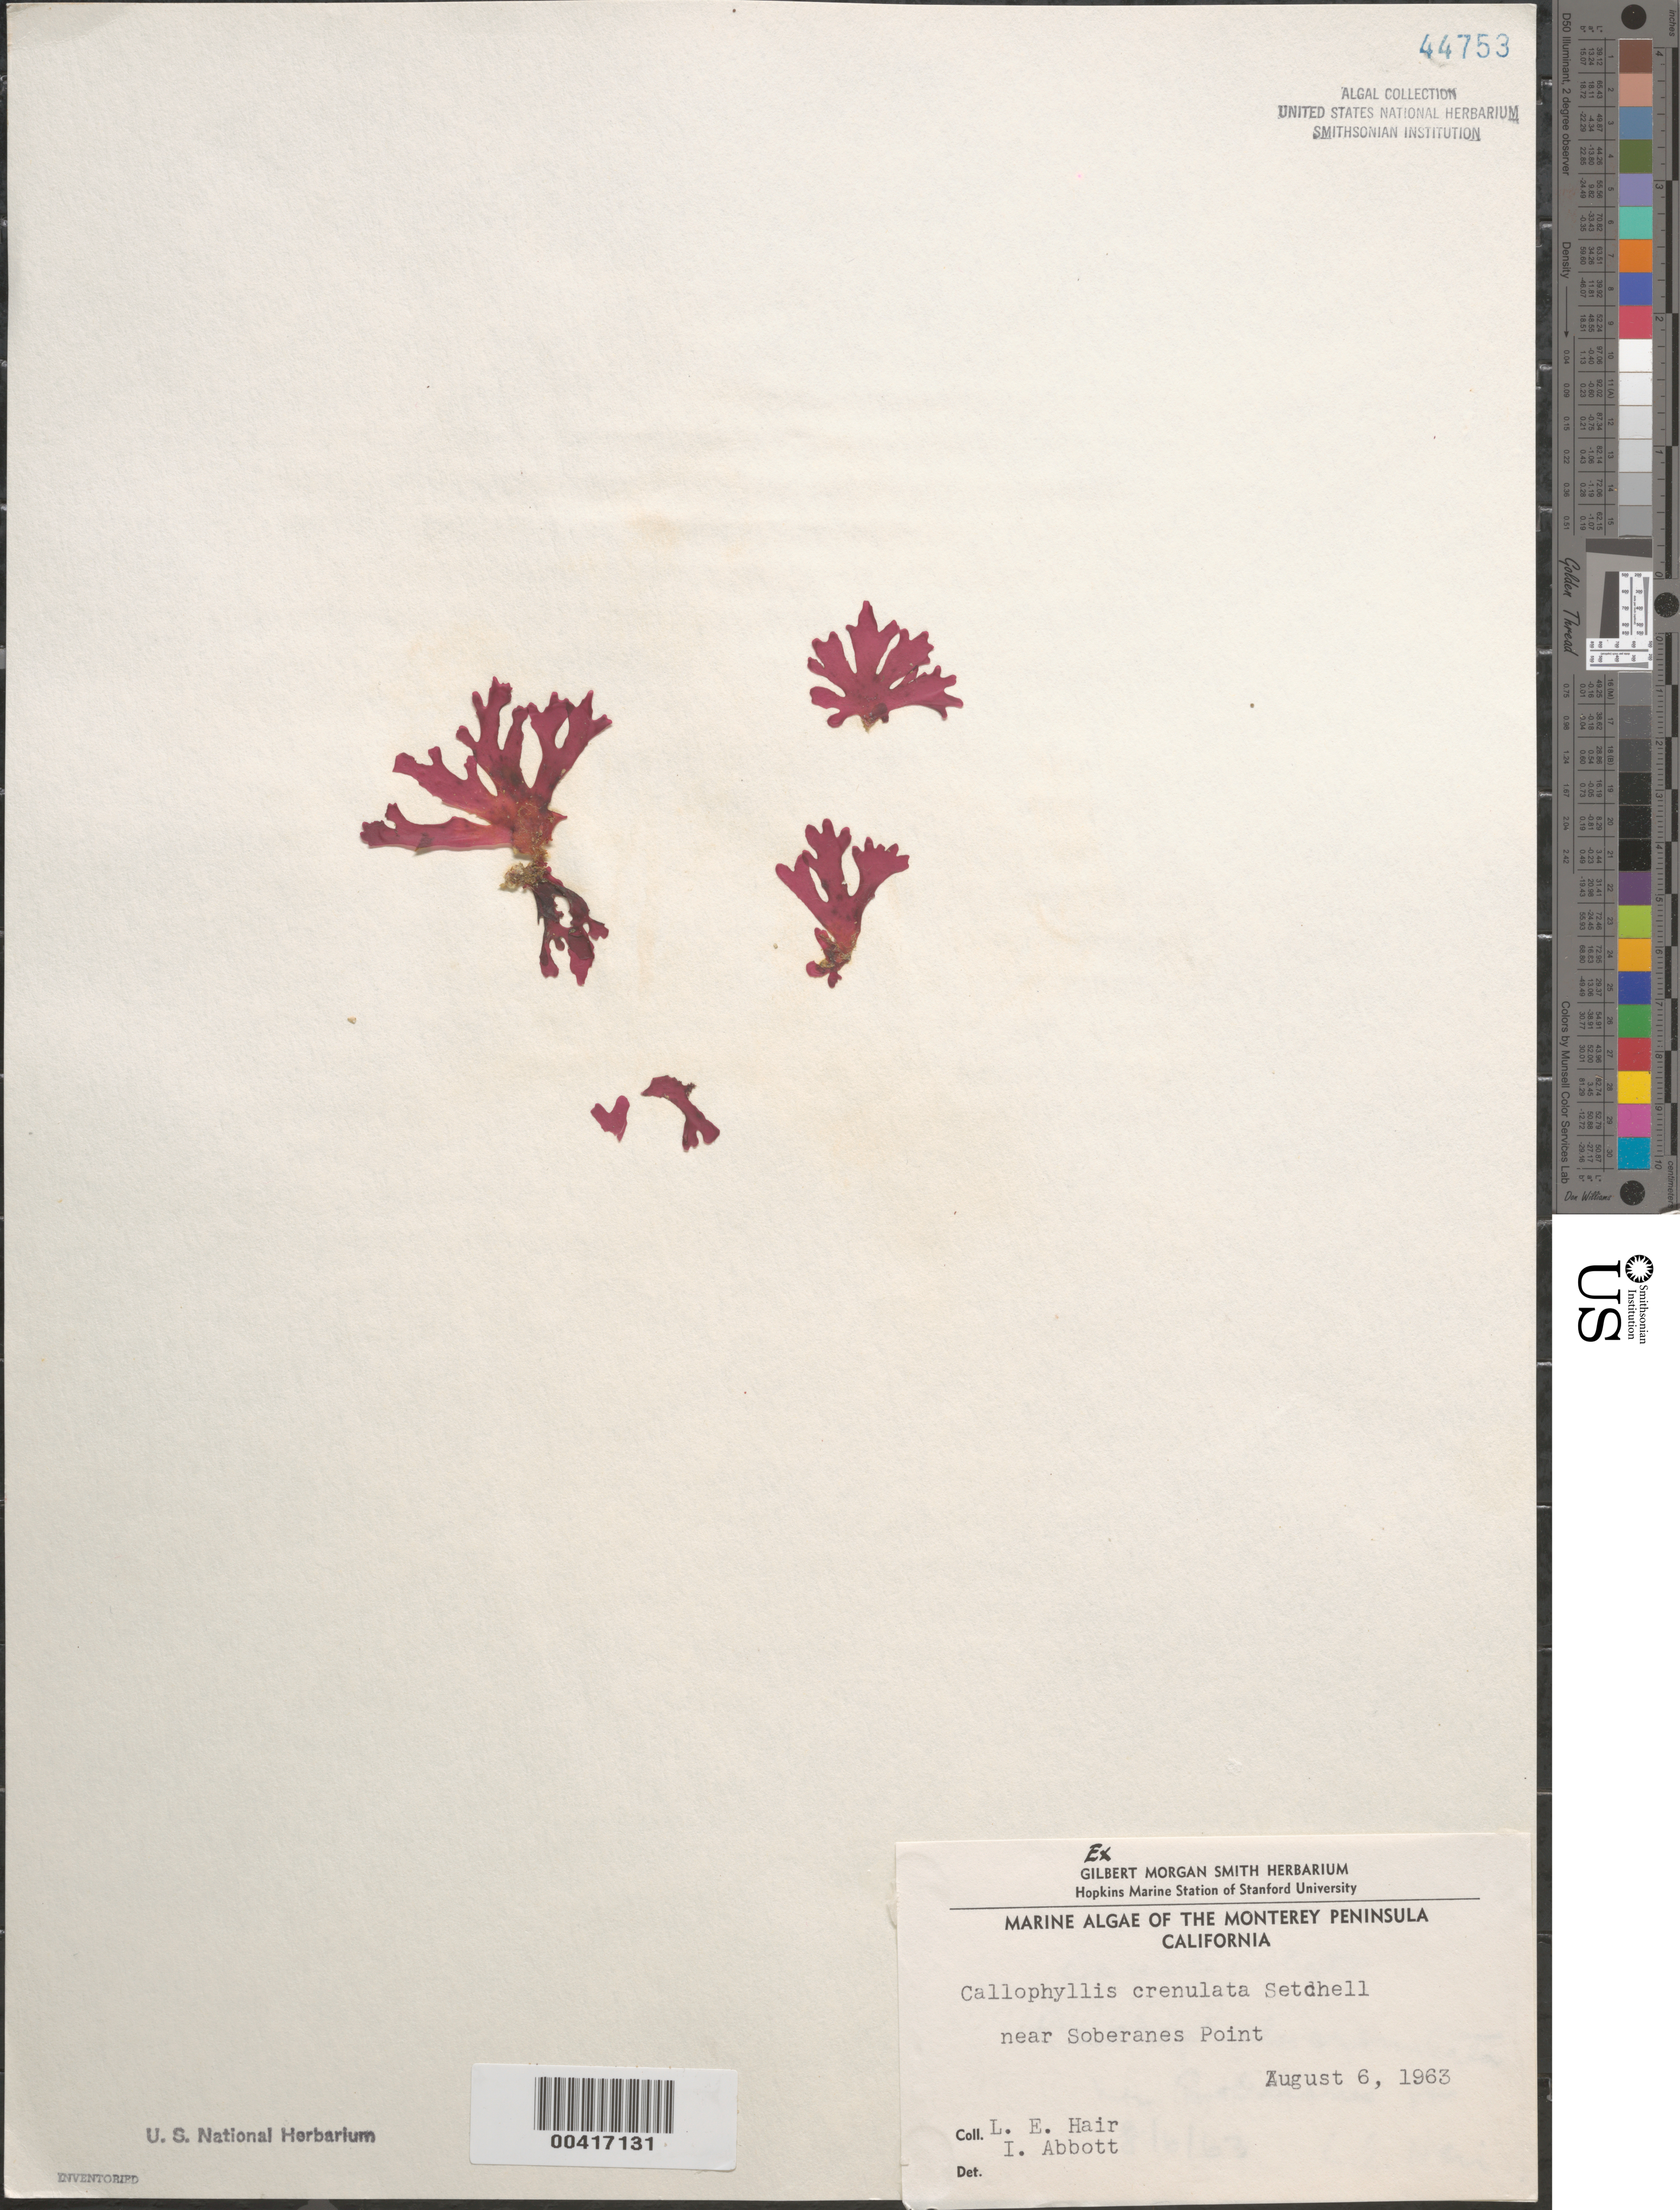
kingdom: Plantae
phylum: Rhodophyta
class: Florideophyceae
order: Gigartinales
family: Kallymeniaceae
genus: Callophyllis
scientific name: Callophyllis crenulata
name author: Setch.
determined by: Abbott, Isabella A.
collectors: L. Hair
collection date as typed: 06 Aug 1963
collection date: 1963-08-06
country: United States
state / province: California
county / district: Monterey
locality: Near Soberanes Point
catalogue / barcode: US 44753